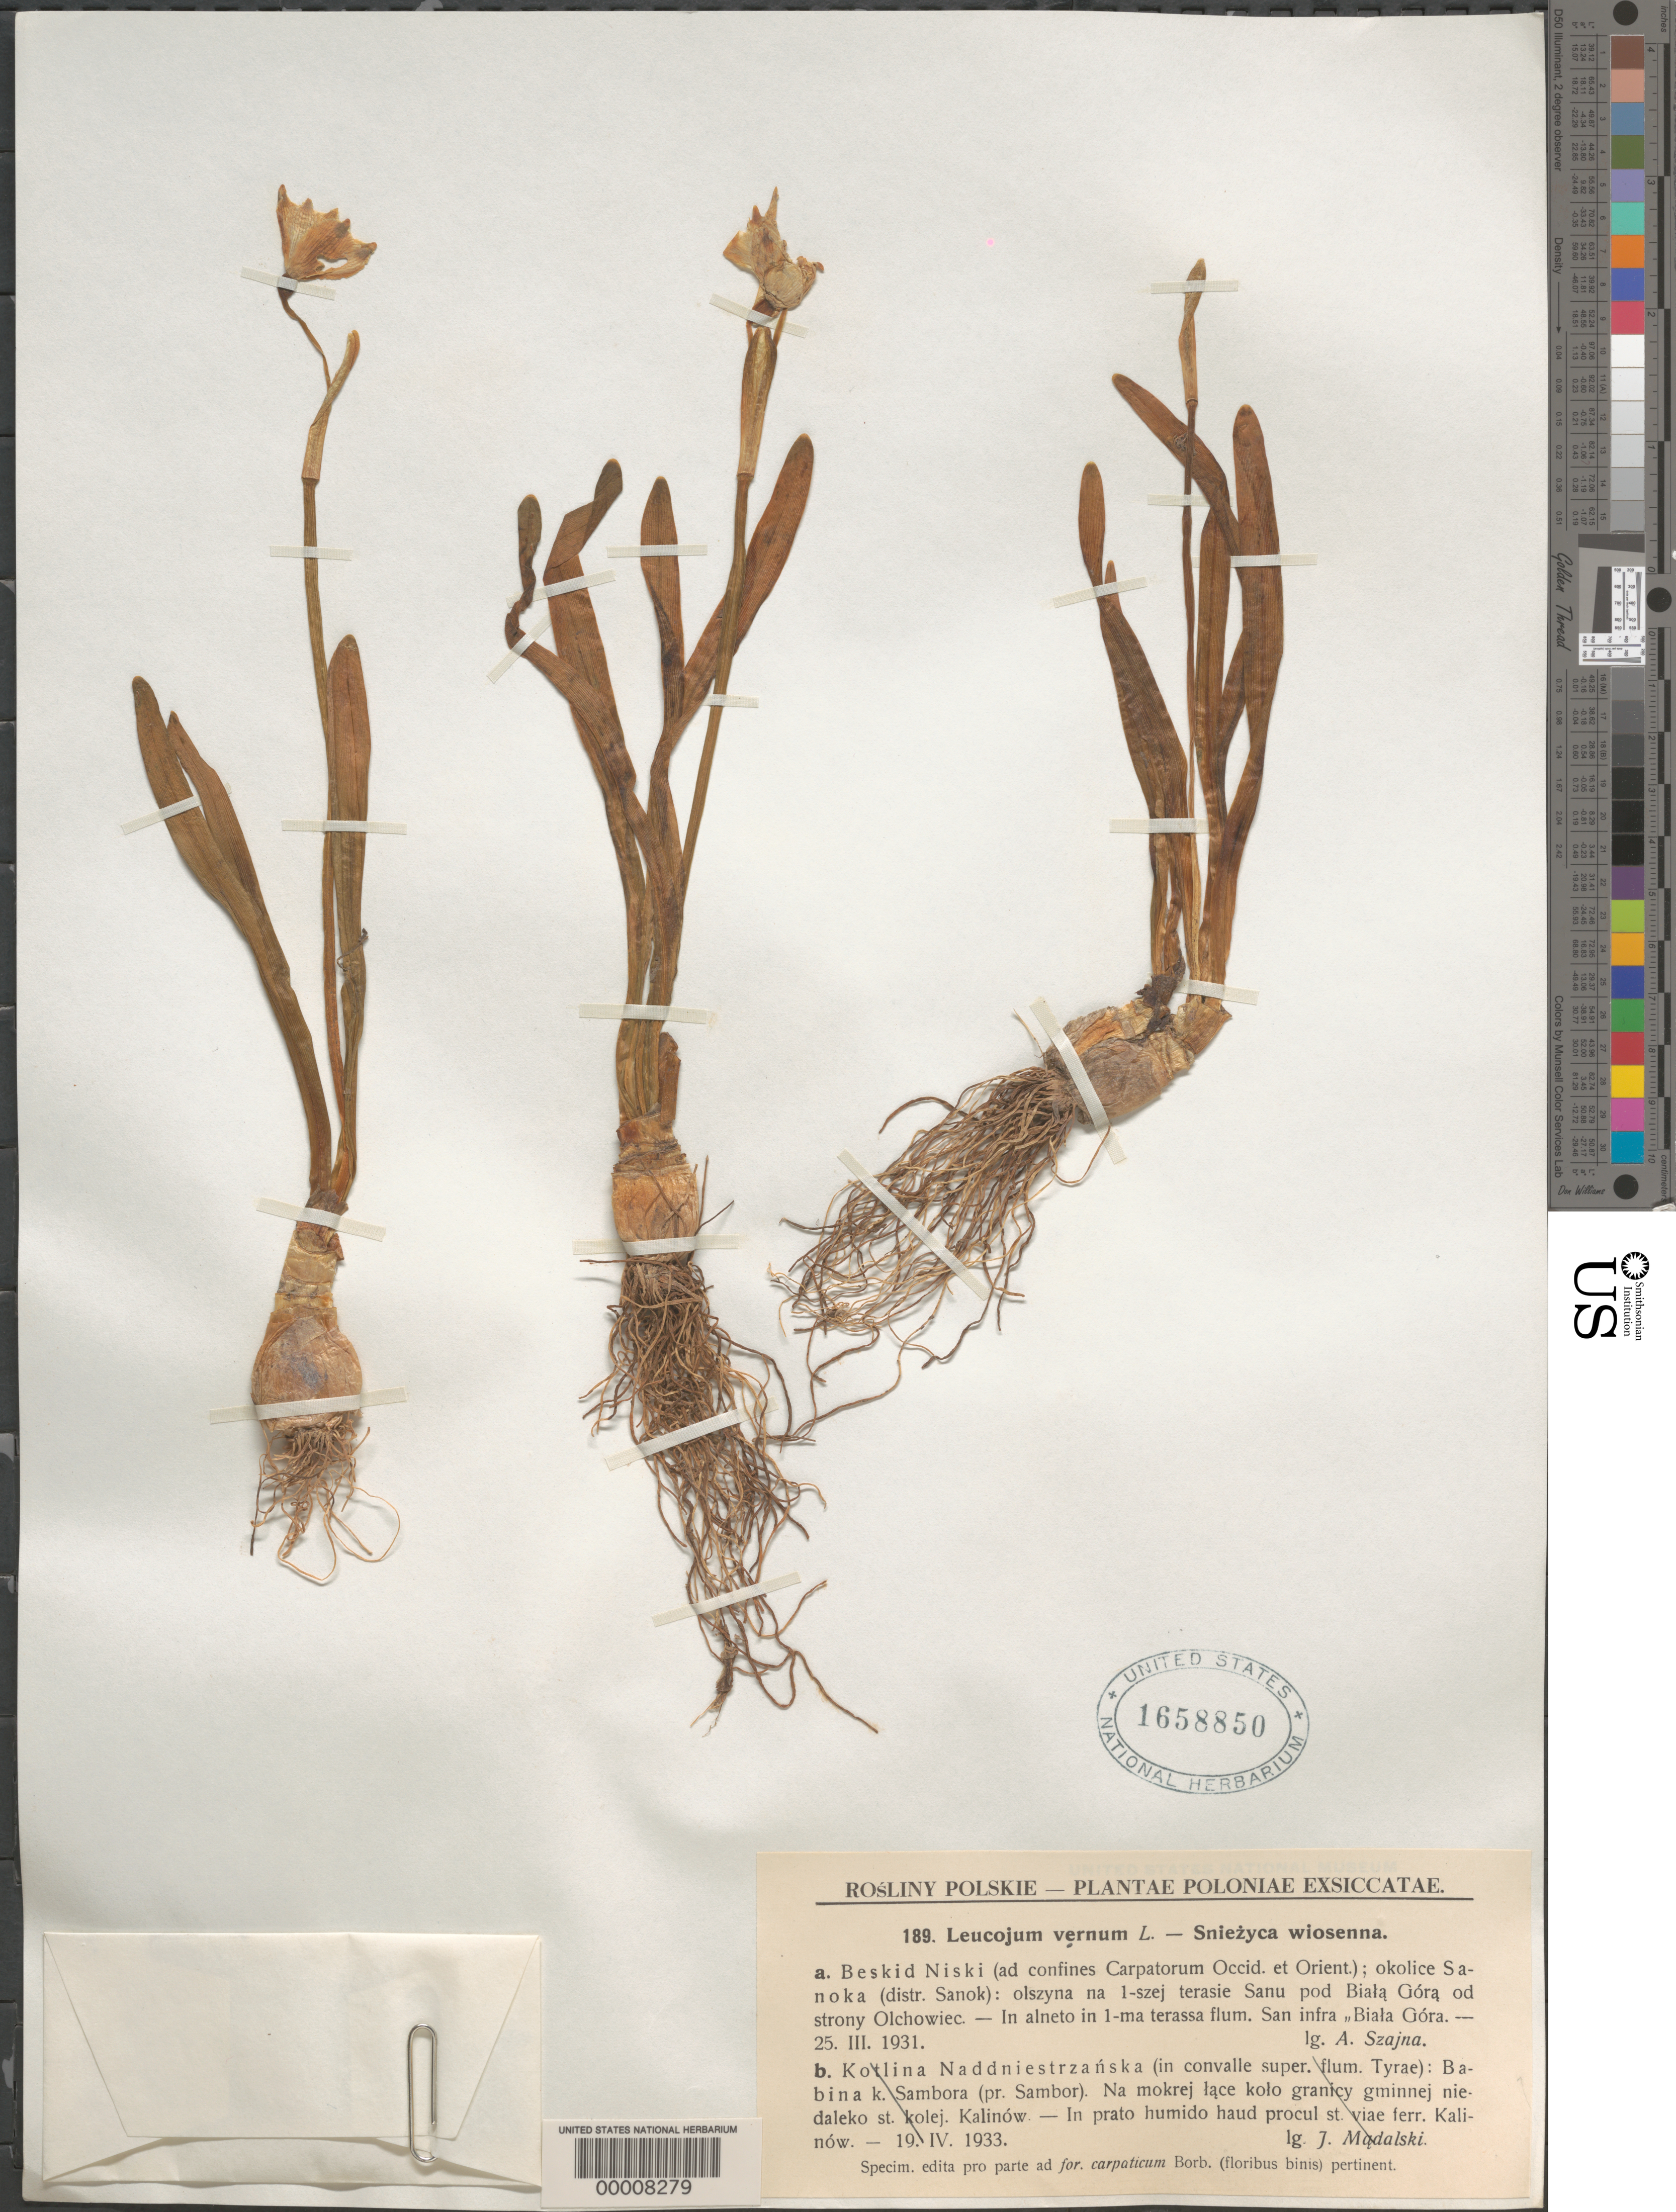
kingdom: Plantae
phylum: Tracheophyta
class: Liliopsida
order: Asparagales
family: Amaryllidaceae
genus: Leucojum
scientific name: Leucojum vernum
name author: L.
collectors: A. Szajna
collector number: Exsicc. 189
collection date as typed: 25 Mar 1931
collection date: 1931-03-25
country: Poland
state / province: Podkarpackie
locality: Rzeszow. Sanok.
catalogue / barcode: US 1658850